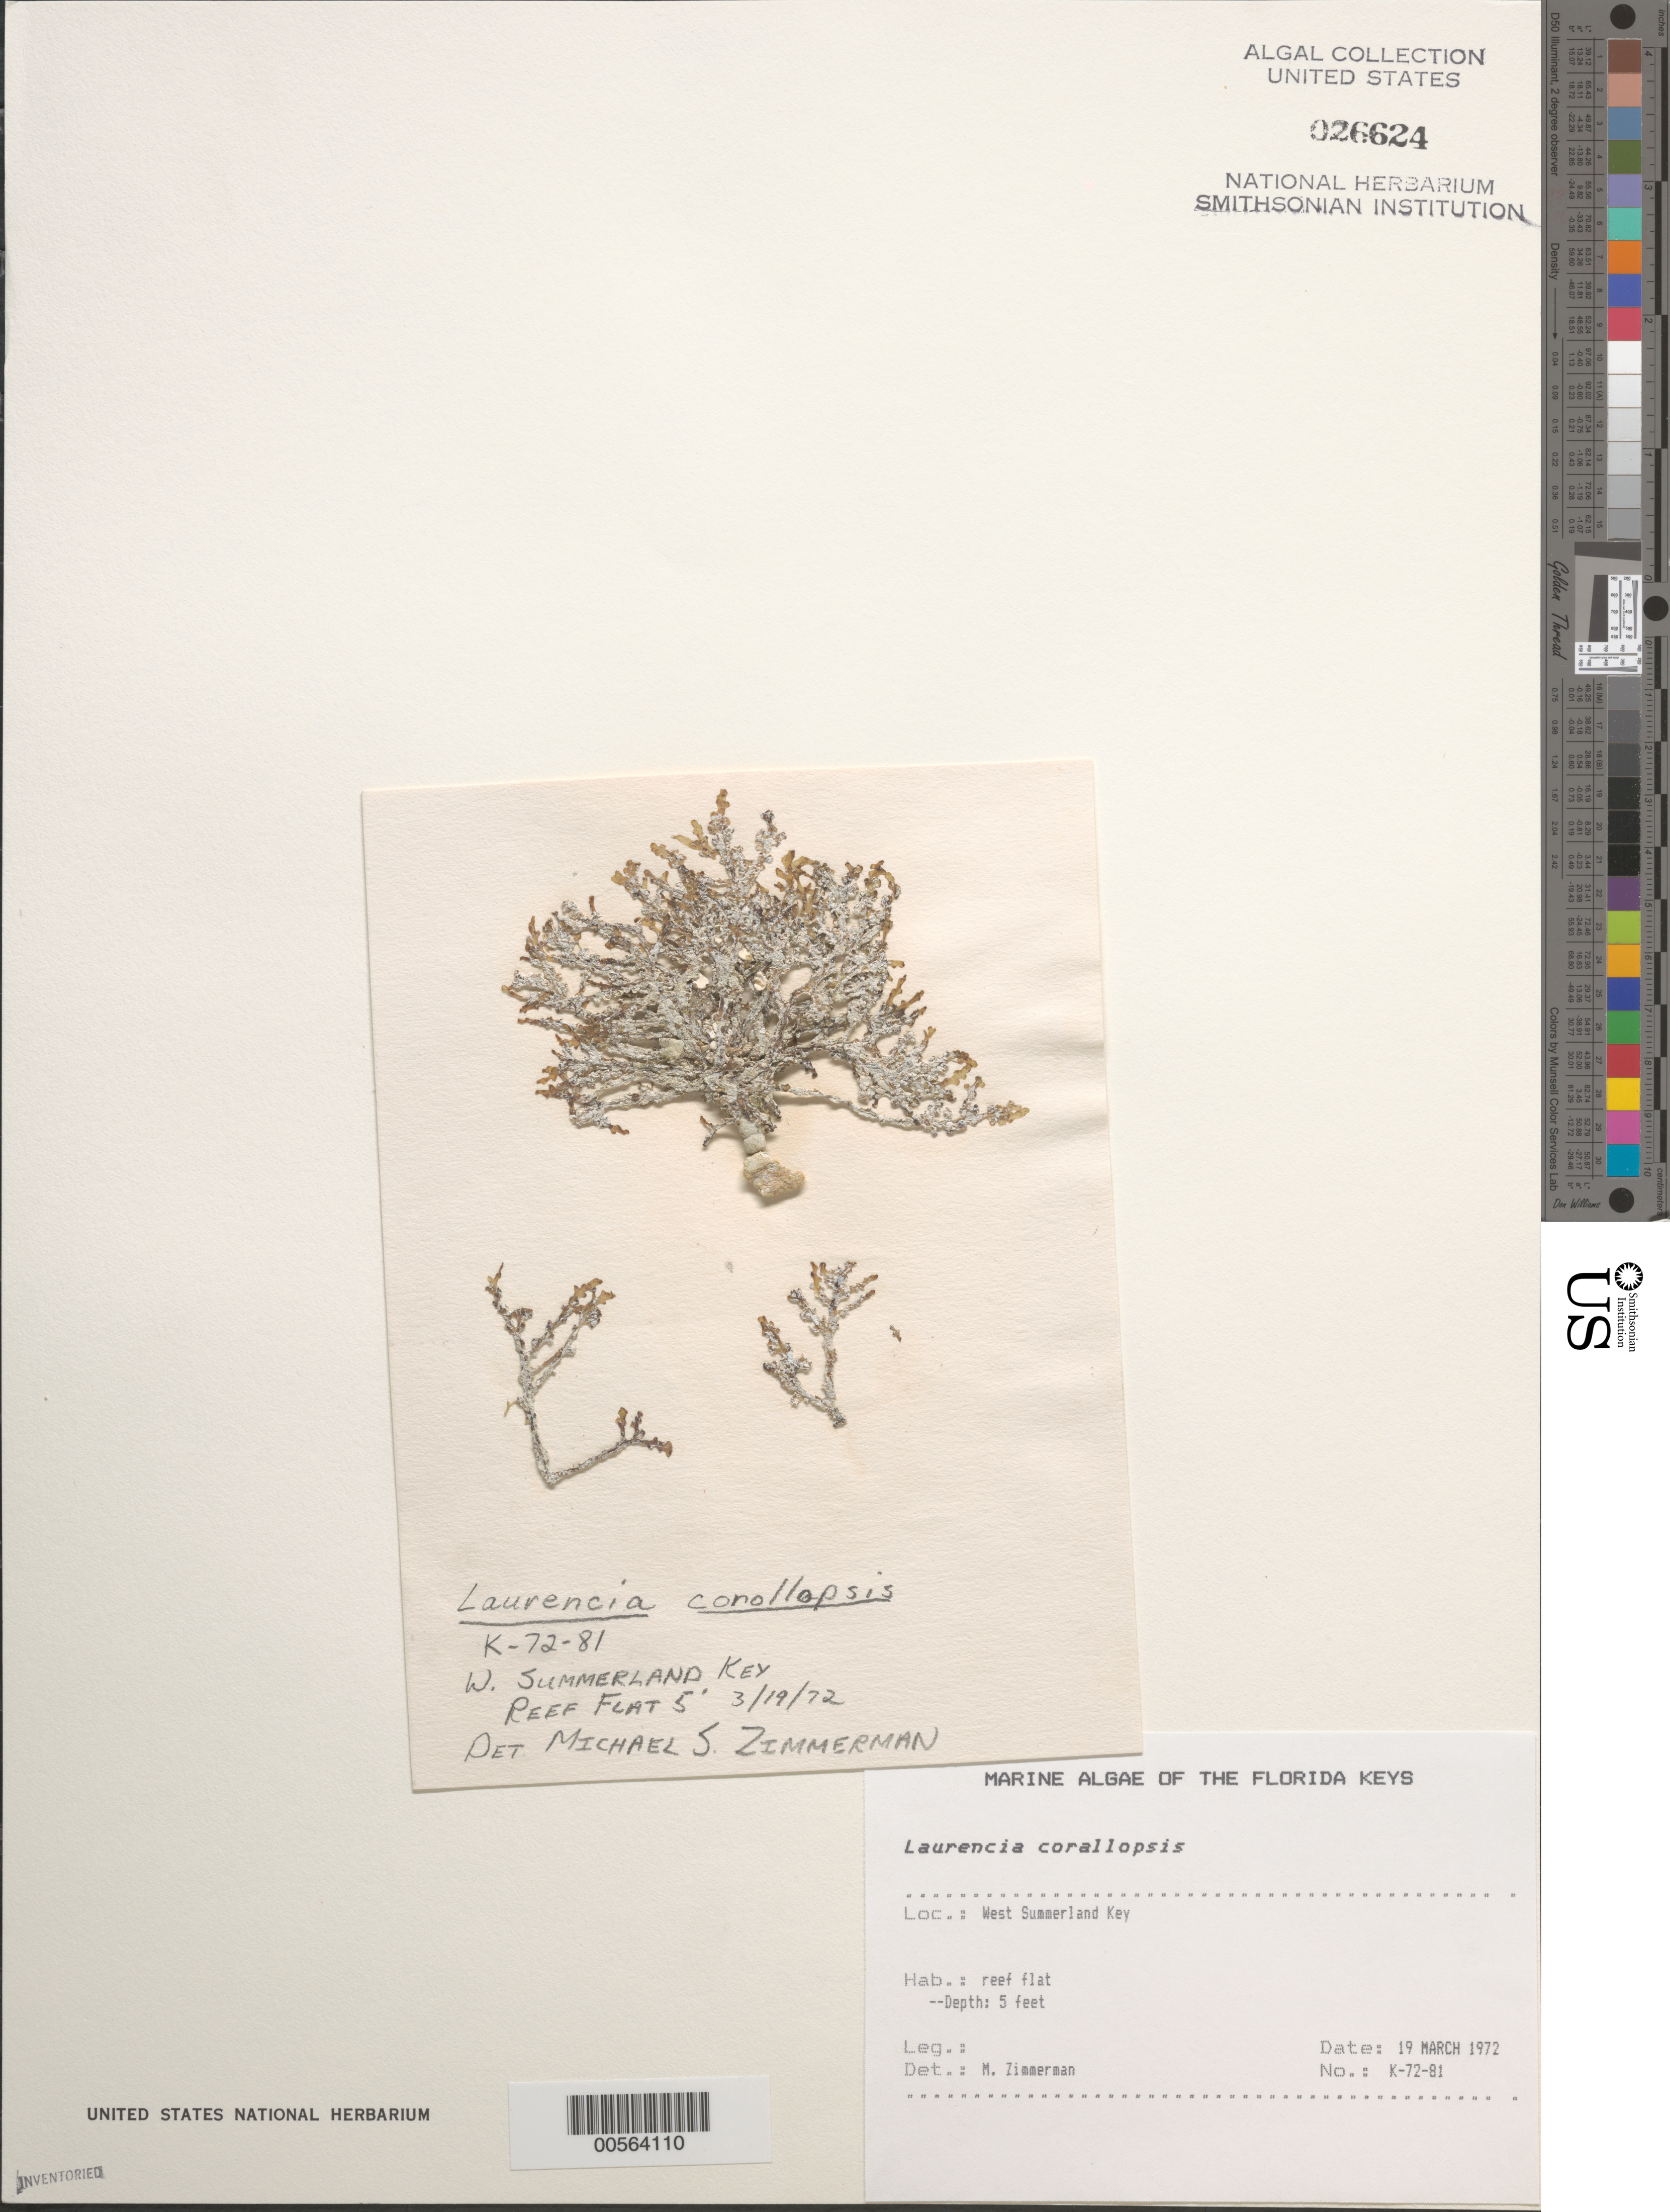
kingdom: Plantae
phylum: Rhodophyta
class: Florideophyceae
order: Ceramiales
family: Rhodomelaceae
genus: Palisada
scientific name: Palisada corallopsis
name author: (Montagne) Sentíes et al.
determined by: Algae name updating Project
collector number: K-72-81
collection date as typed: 19 Mar 1972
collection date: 1972-03-19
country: United States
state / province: Florida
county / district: Monroe County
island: West Summerland Key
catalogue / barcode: US 26624